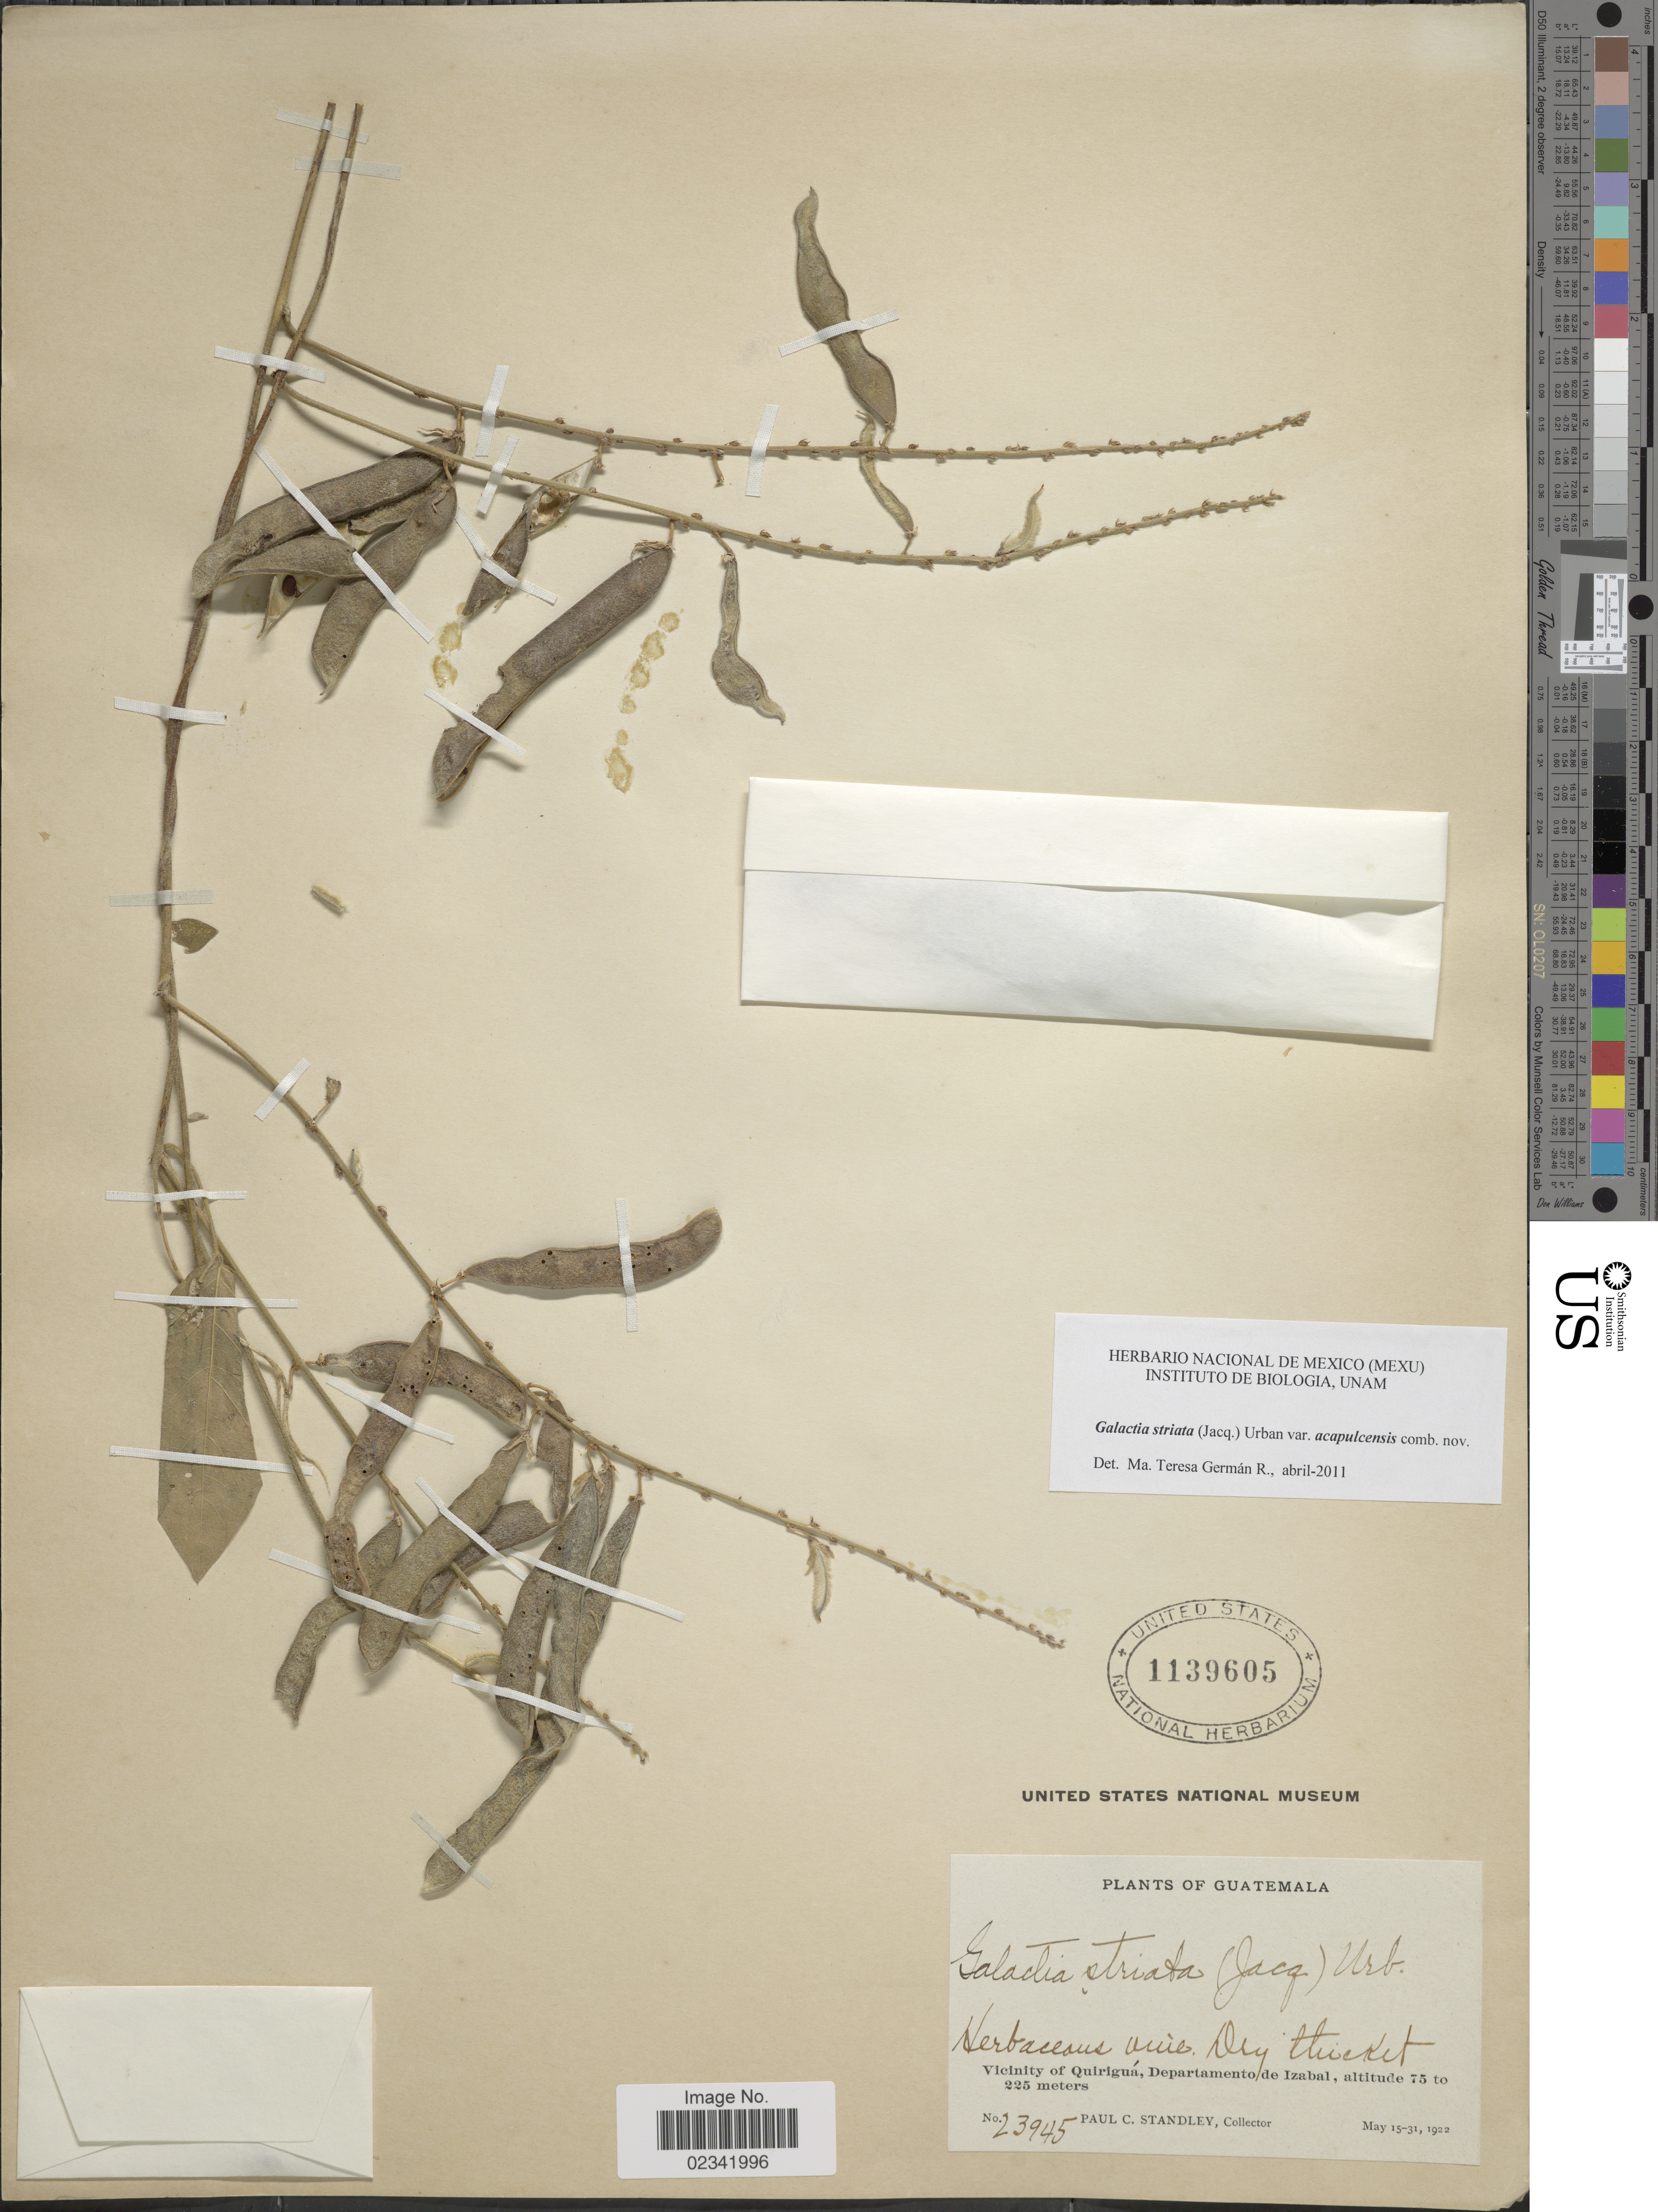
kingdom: Plantae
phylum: Tracheophyta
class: Magnoliopsida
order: Fabales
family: Fabaceae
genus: Galactia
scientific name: Galactia acapulcensis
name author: Rose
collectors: P. C. Standley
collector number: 23945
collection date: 1922-05-15/1922-05-31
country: Guatemala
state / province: Izabal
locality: Vicinity of Quirigua, Departamento de Izabal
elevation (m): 75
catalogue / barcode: US 1139605